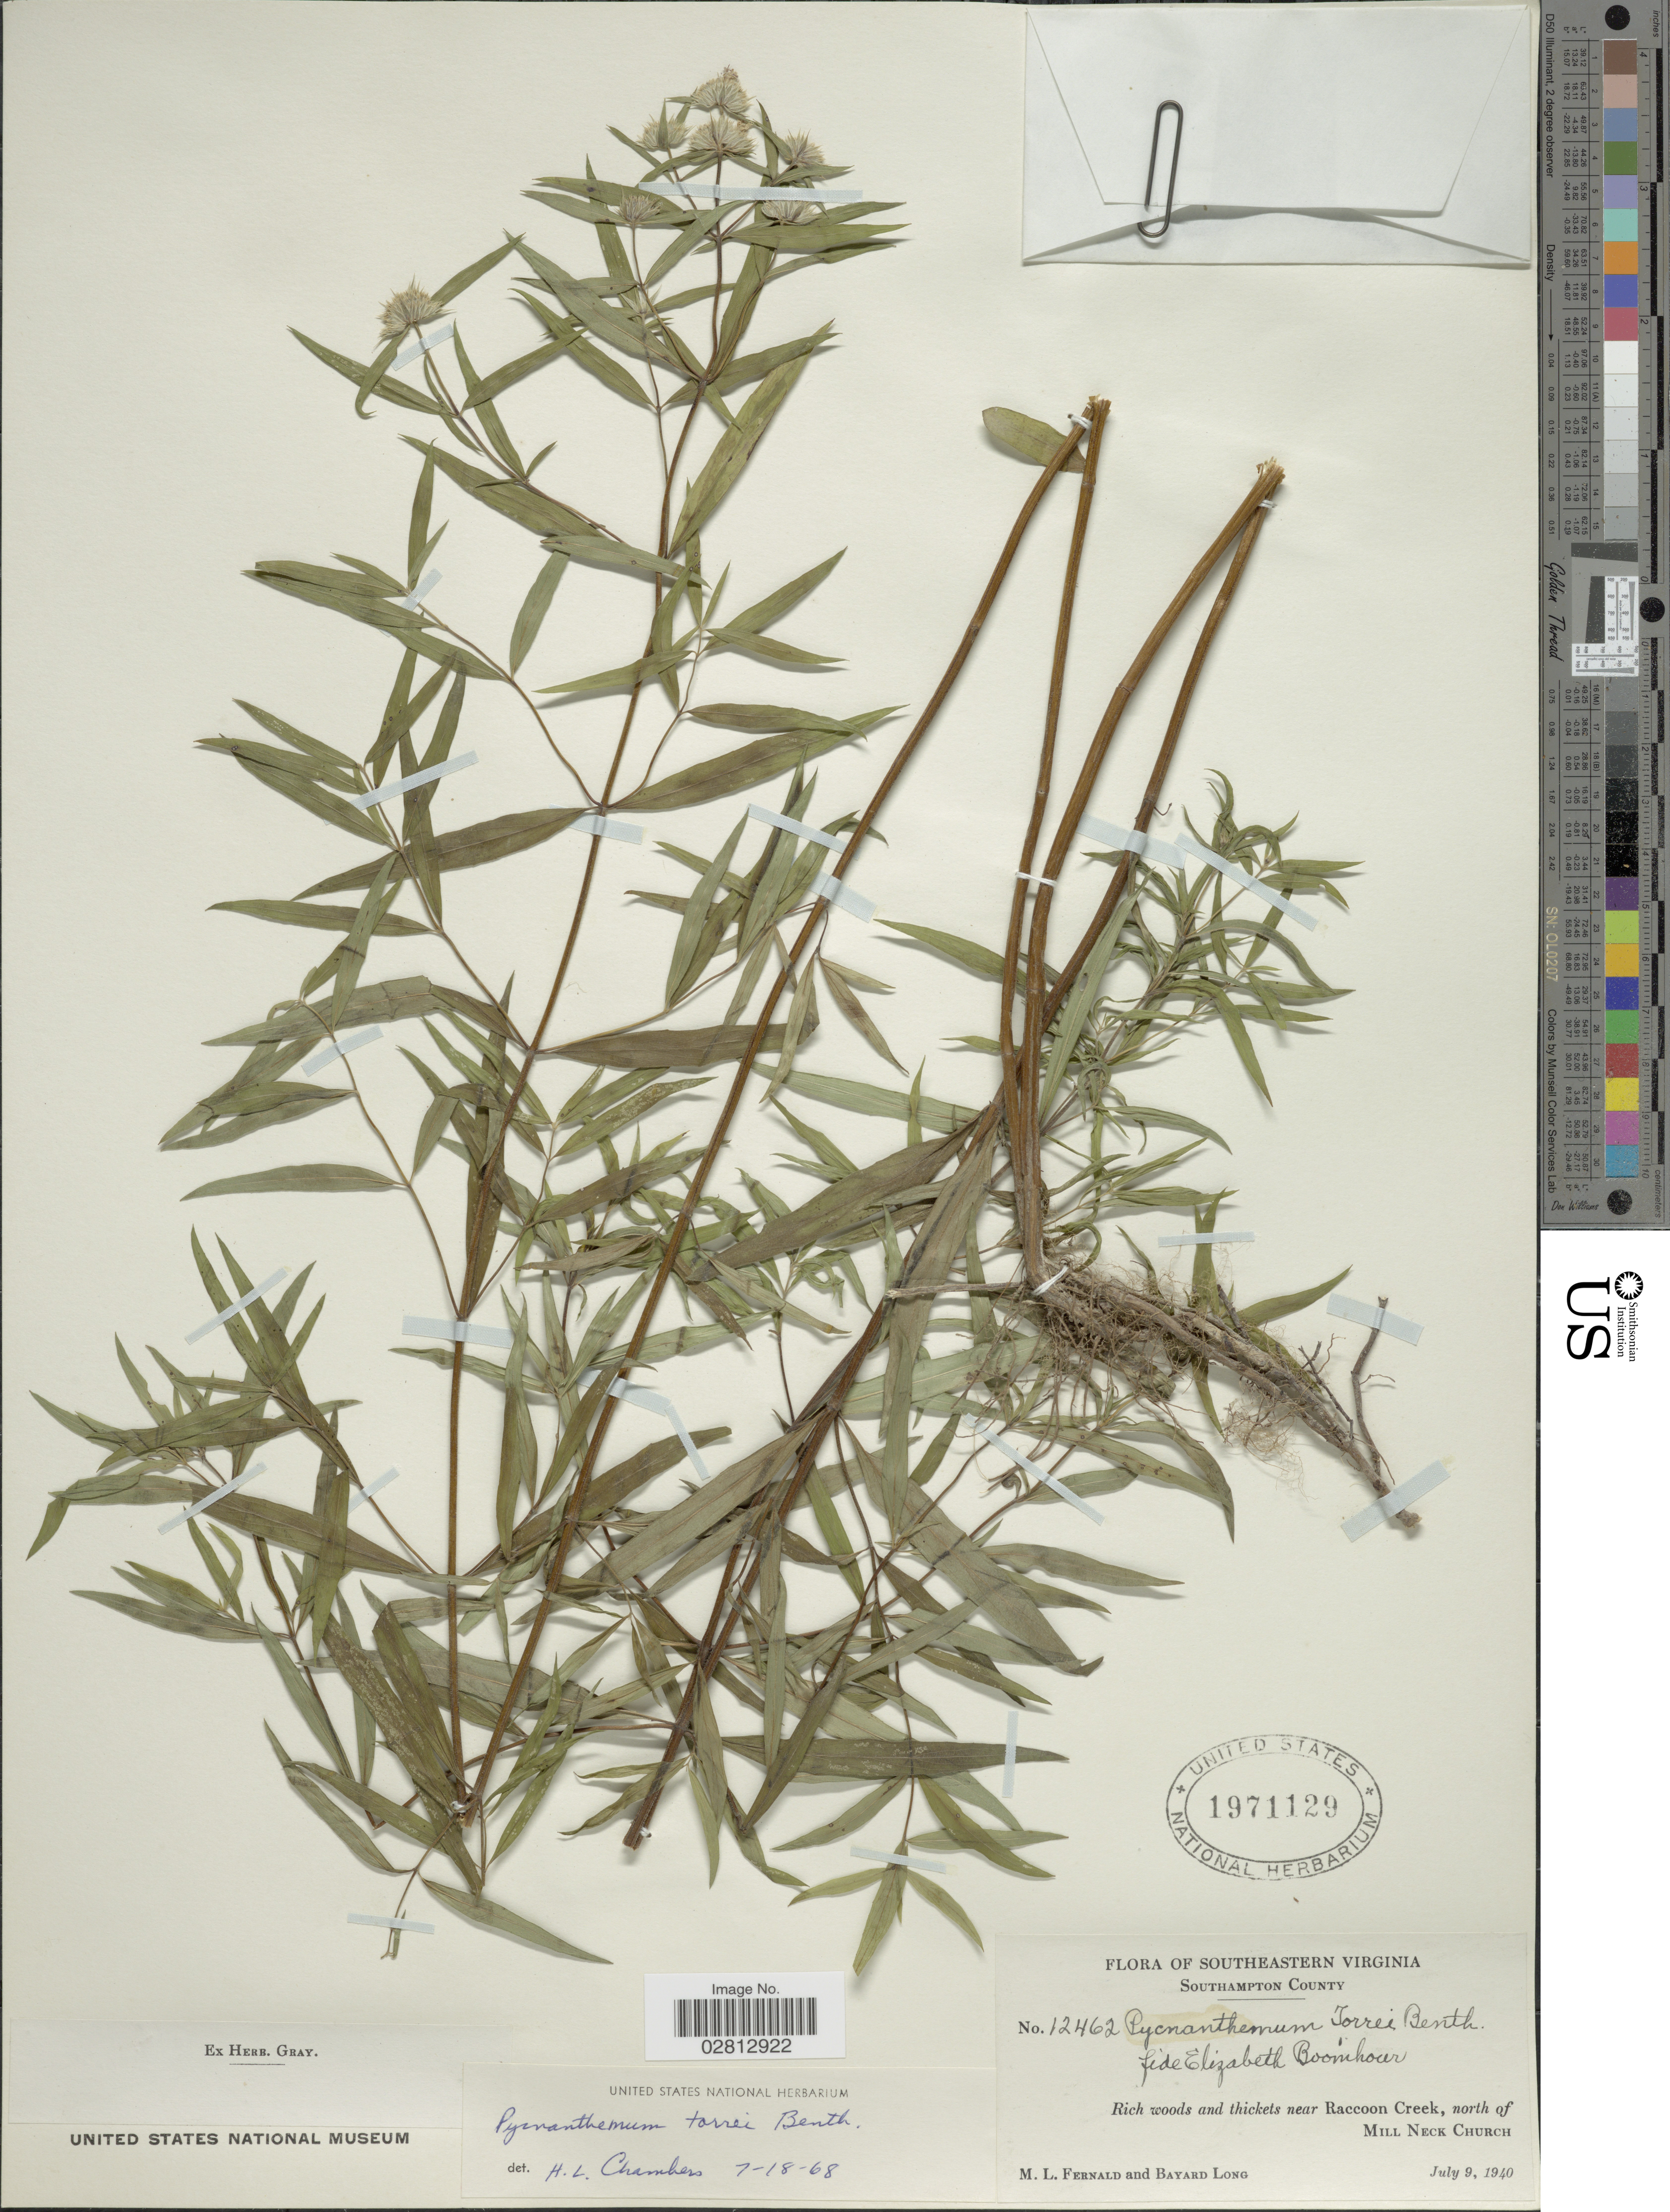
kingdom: Plantae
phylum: Tracheophyta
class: Magnoliopsida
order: Lamiales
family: Lamiaceae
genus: Pycnanthemum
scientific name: Pycnanthemum torreyi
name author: Benth.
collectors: M. L. Fernald & B. H. Long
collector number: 12462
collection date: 1940-07-09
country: United States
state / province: Virginia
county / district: Southampton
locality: Southeastern Virginia. Southampton County. Rich woods and thickets near Raccoon Creek, north of Mill Neck Church.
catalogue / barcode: US 1971129